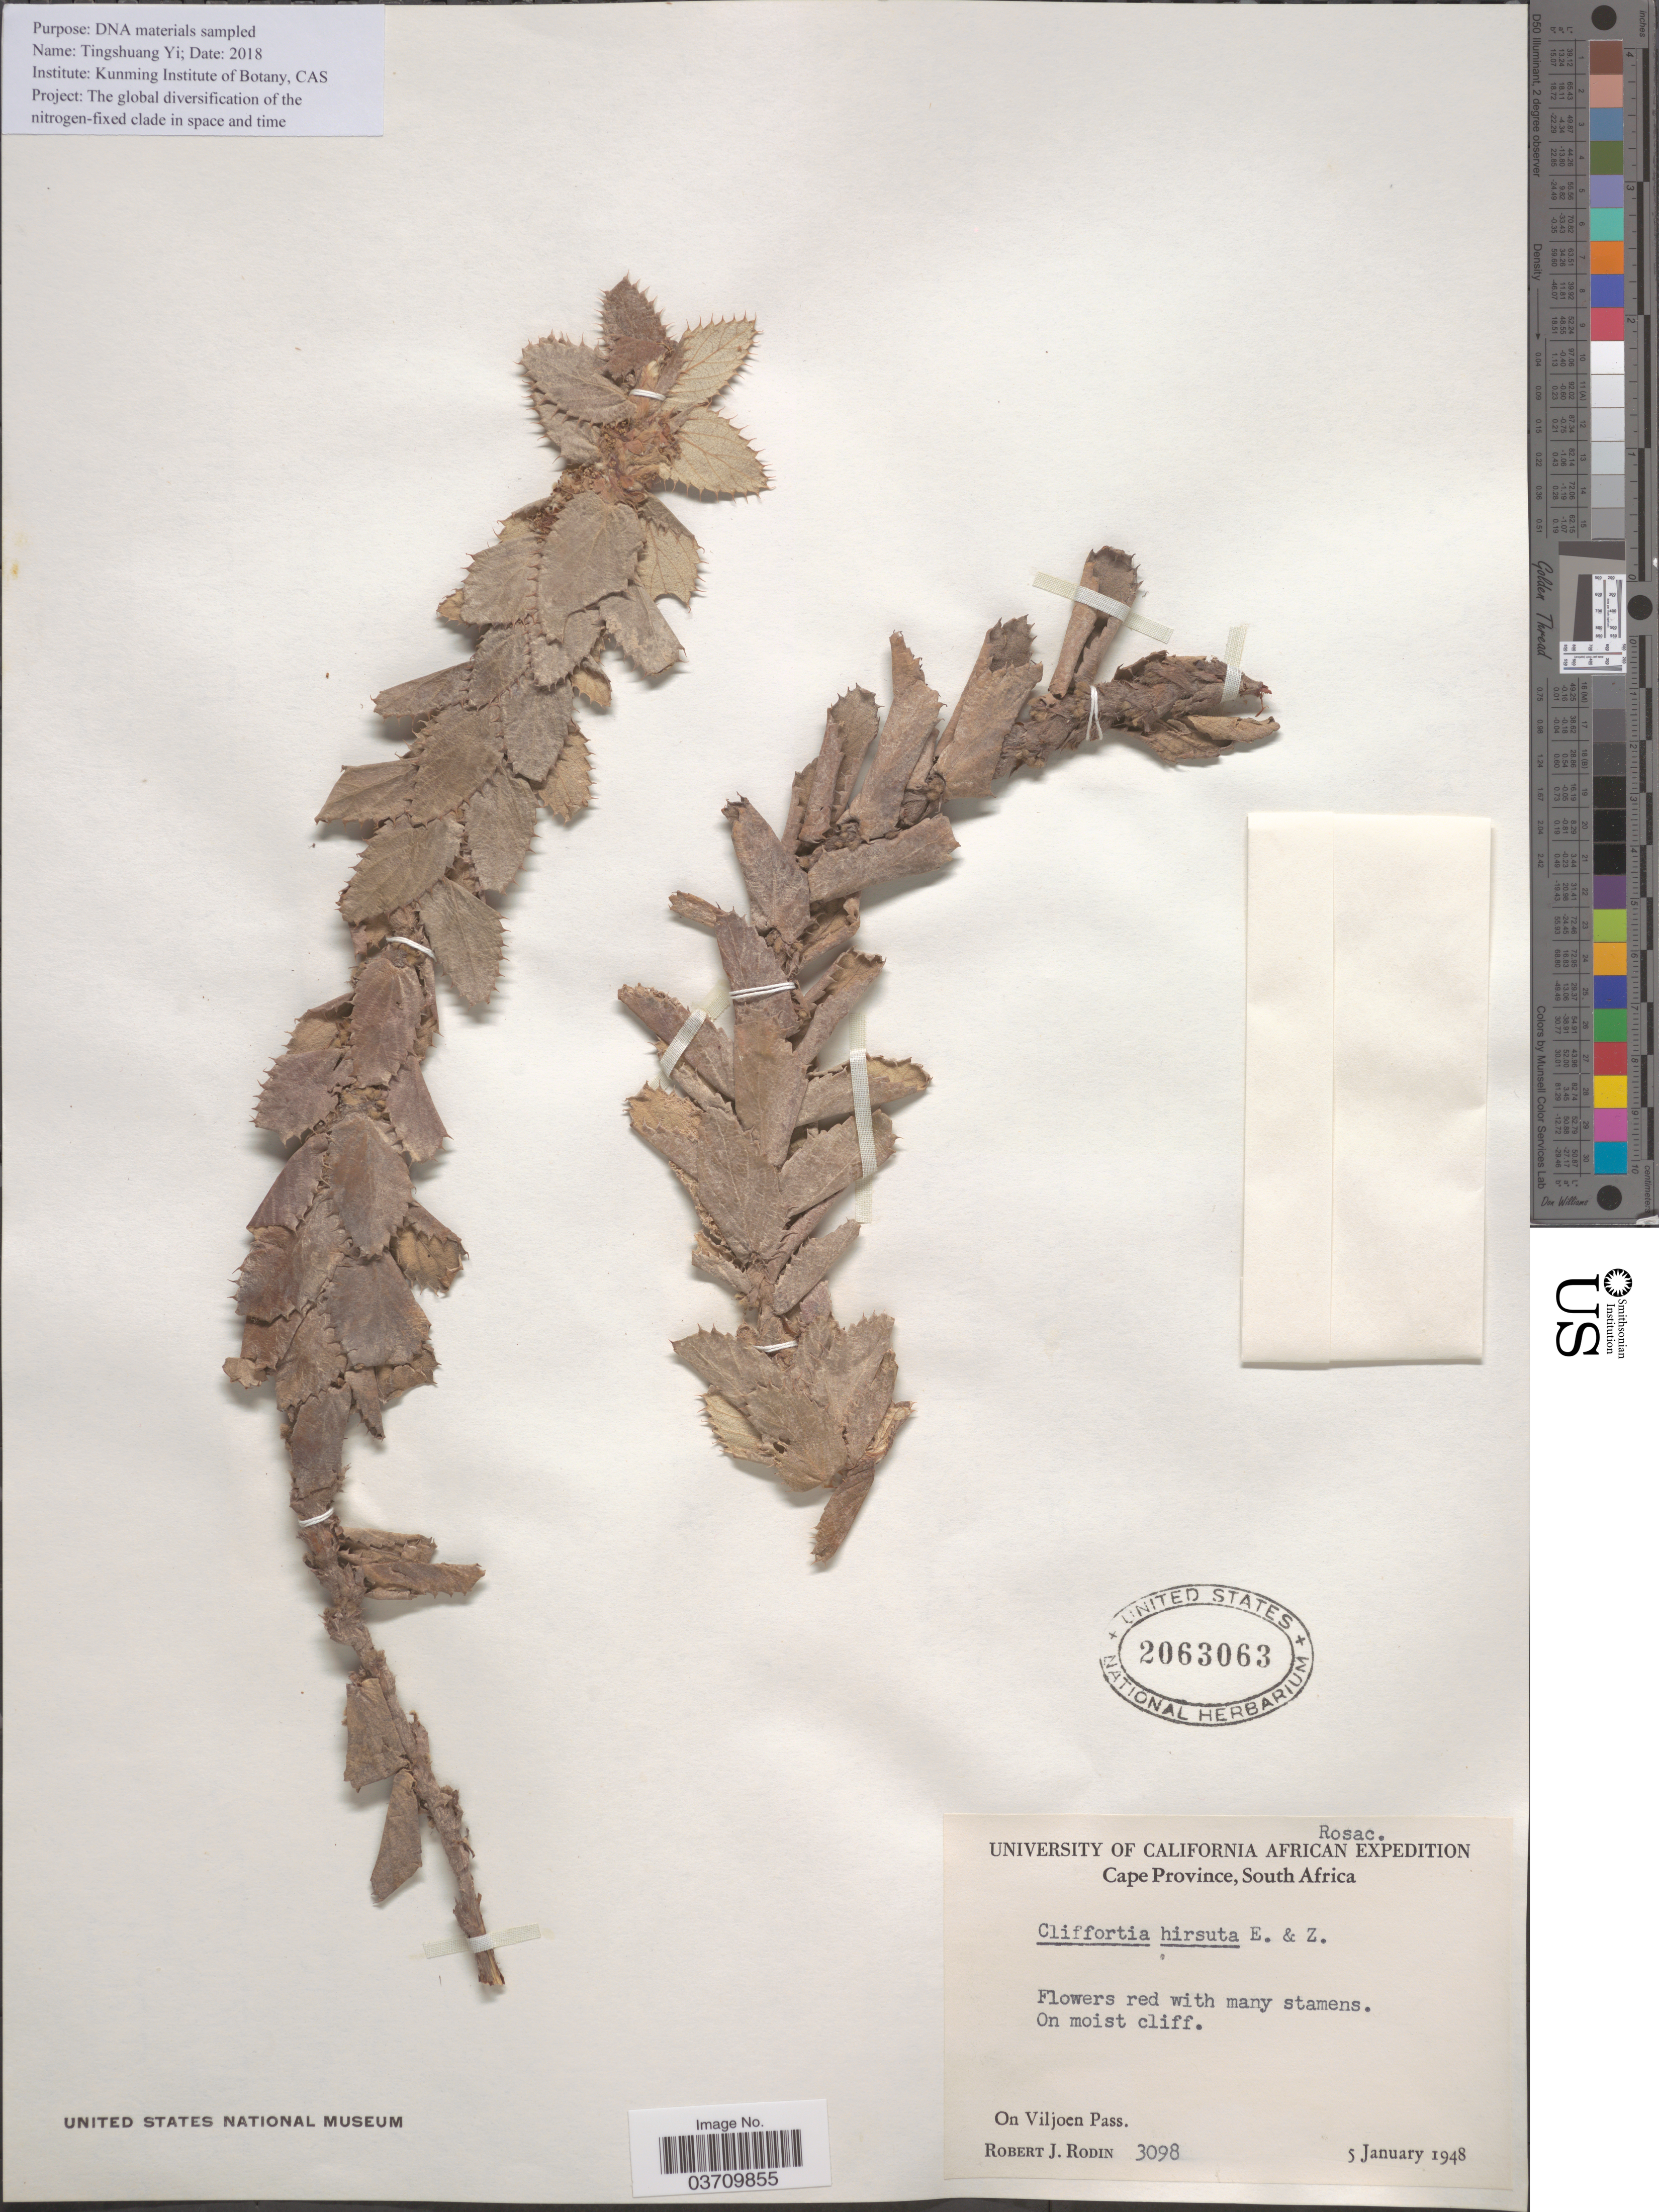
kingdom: Plantae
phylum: Tracheophyta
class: Magnoliopsida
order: Rosales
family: Rosaceae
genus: Cliffortia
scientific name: Cliffortia hirsuta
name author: Eckl. & Zeyh.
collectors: R. J. Rodin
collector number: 3098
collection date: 1948-01-05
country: South Africa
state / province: Western Cape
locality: On Viljoen Pass.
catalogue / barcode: US 2063063